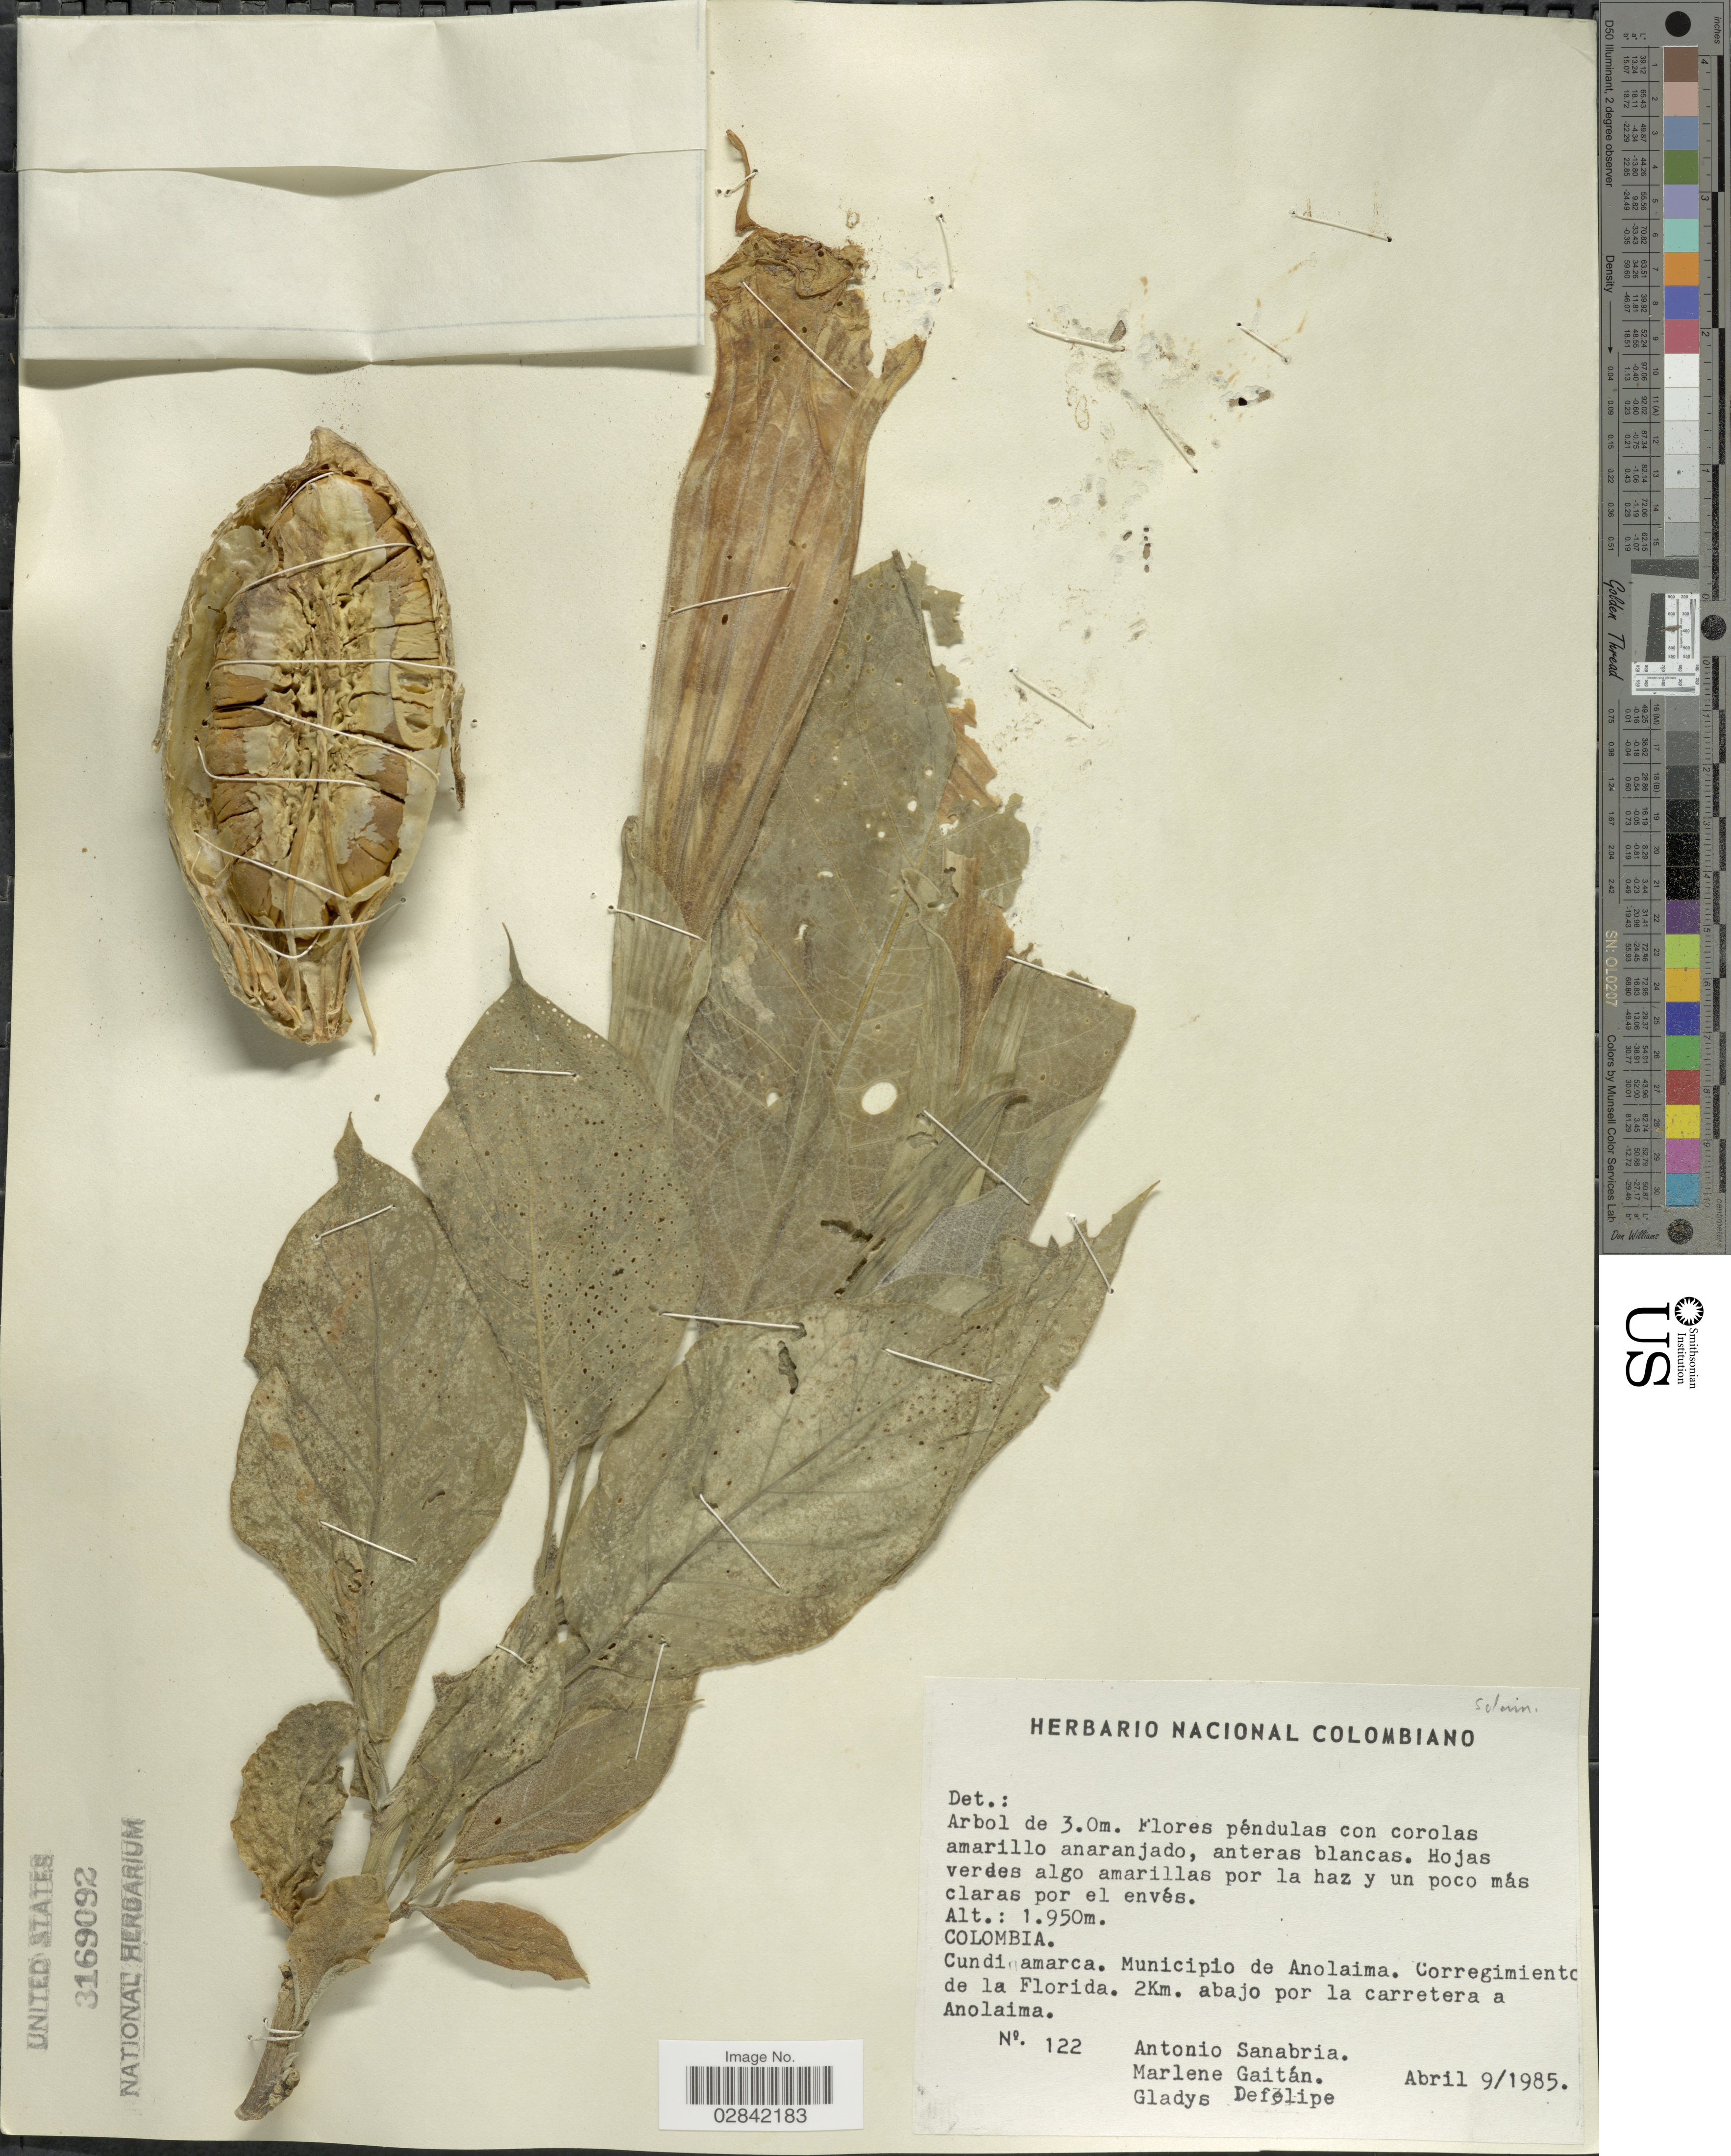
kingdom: Plantae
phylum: Tracheophyta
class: Magnoliopsida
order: Solanales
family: Solanaceae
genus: Brugmansia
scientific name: Brugmansia sp.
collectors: A. Sanabria, M. Gaitan & G. Defelipe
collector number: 122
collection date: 1985-04-09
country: Colombia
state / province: Cundinamarca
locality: Cundinamarca, Municipio de Anolaima, Corregimiento de la Florida, 2Km. abajo por la carretera a Anolaima.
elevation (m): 1950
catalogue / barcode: US 3169092